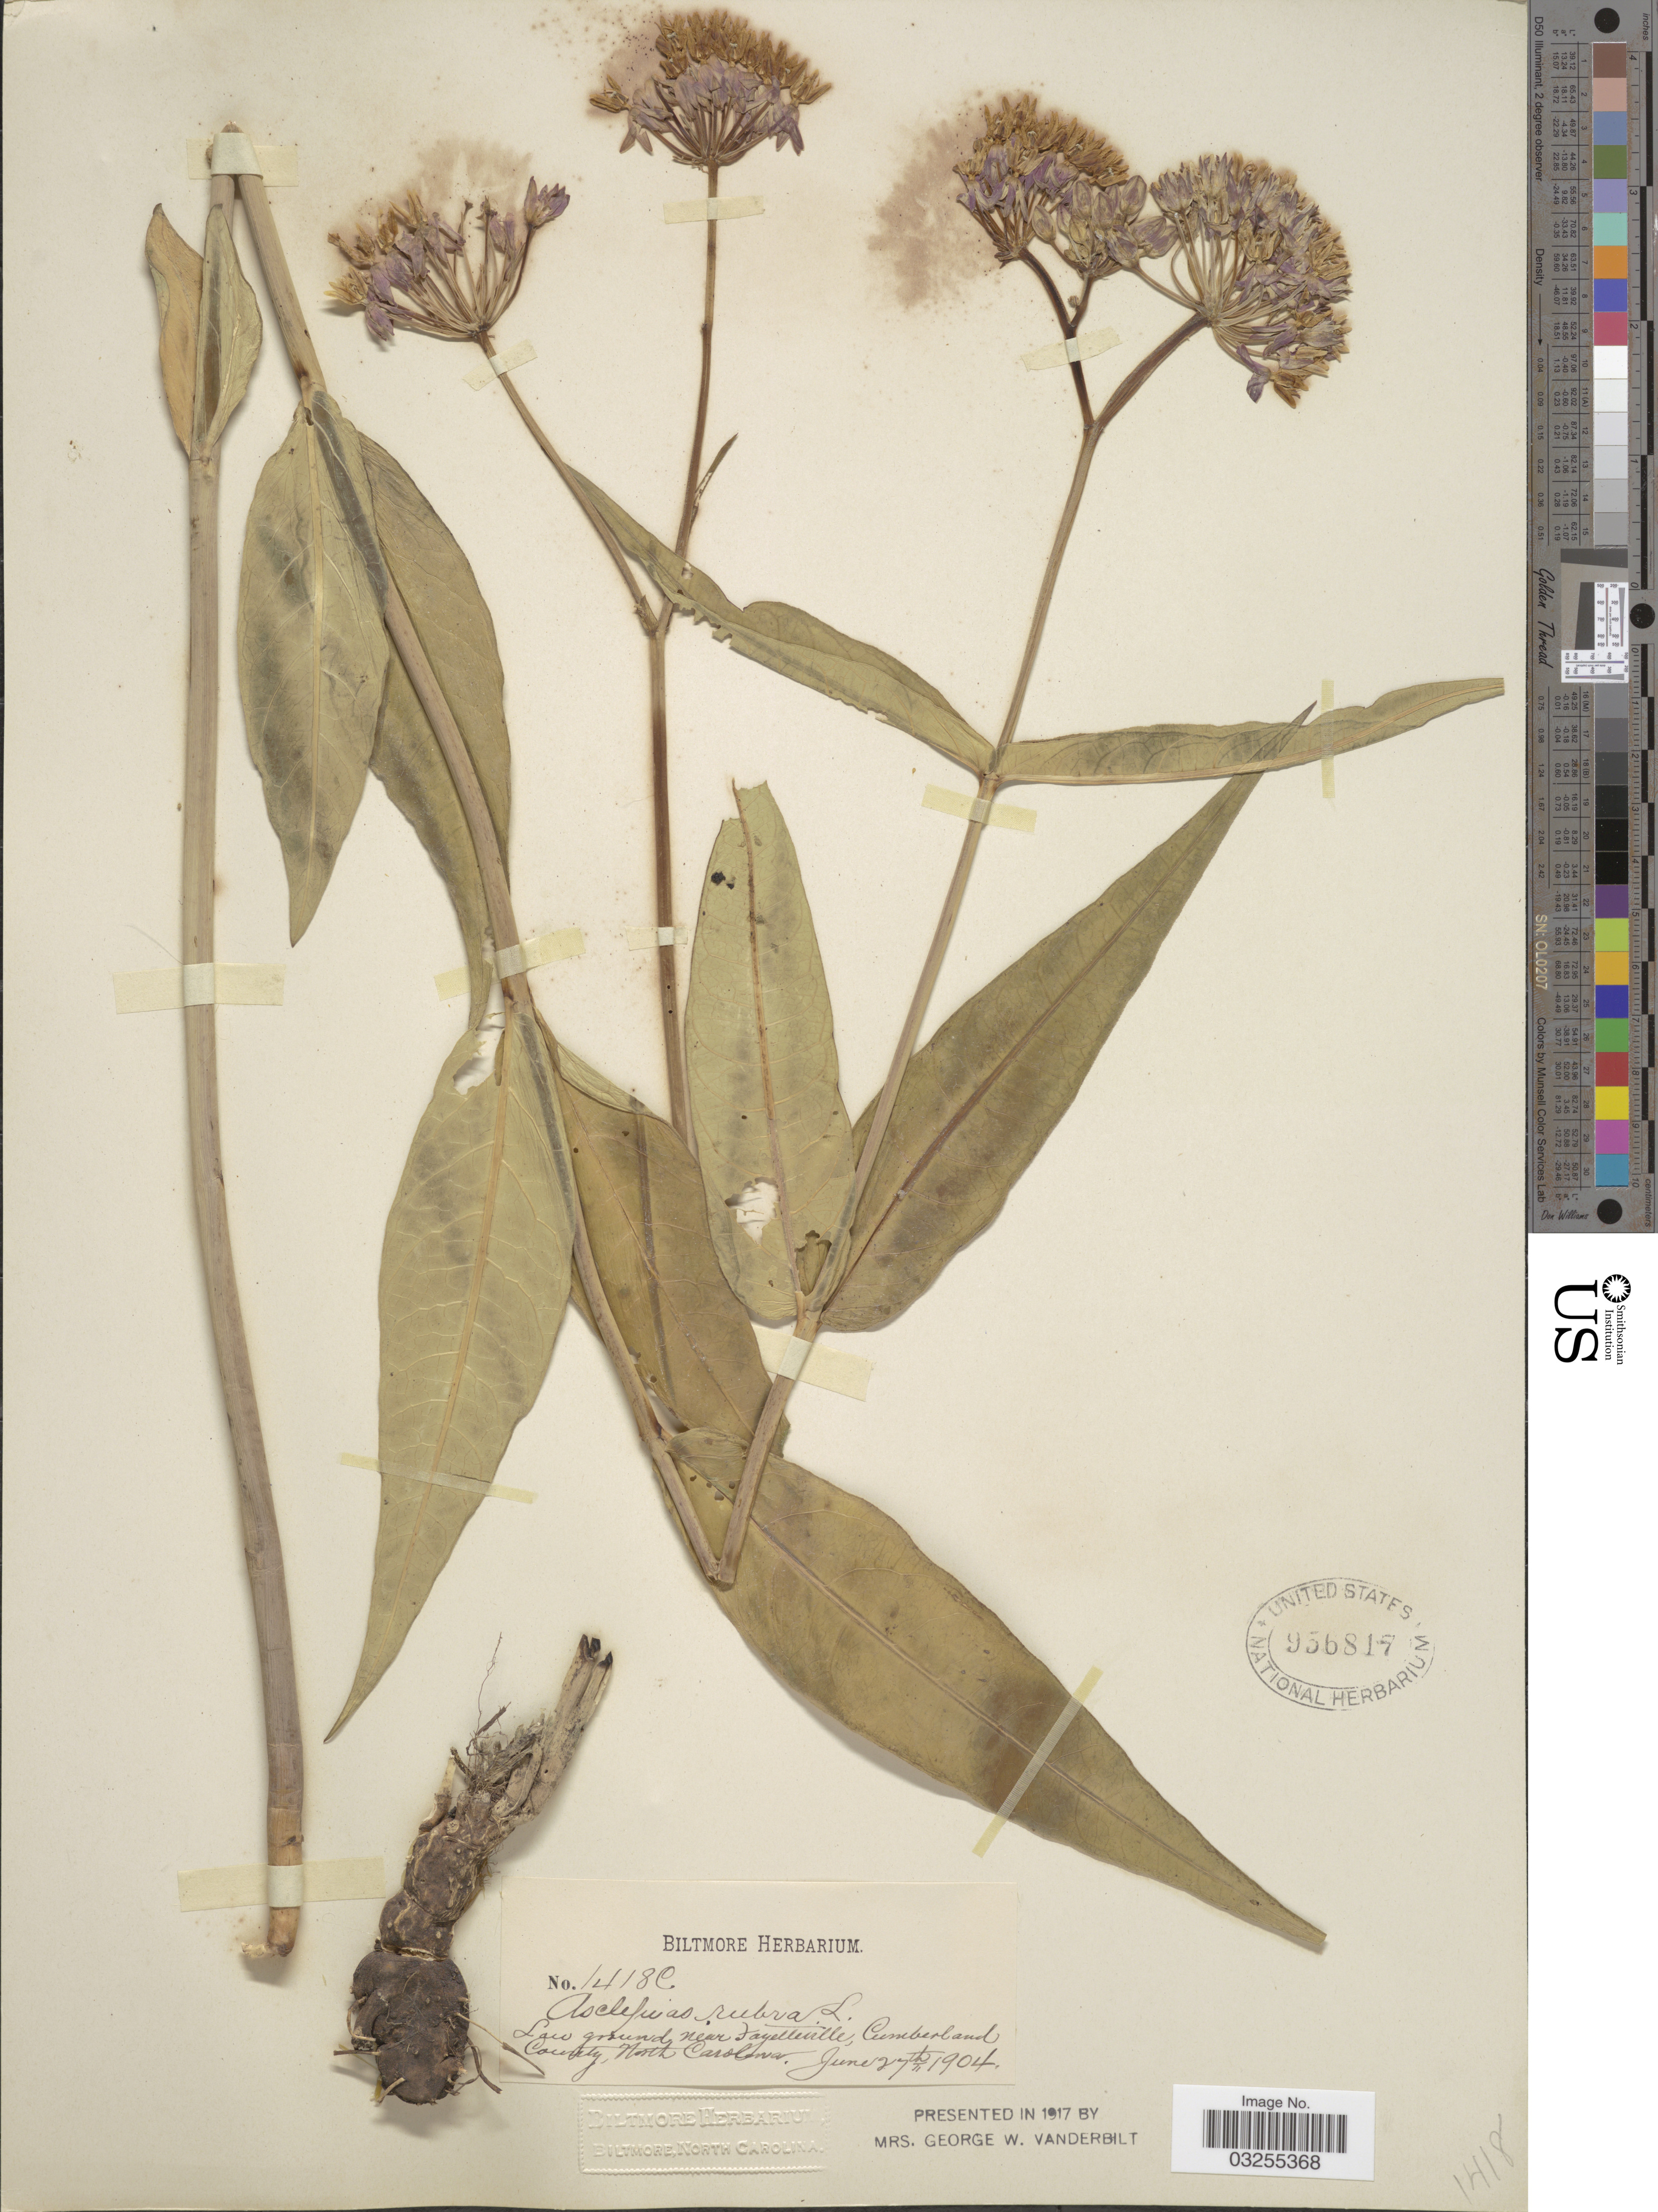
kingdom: Plantae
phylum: Tracheophyta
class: Magnoliopsida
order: Gentianales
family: Apocynaceae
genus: Asclepias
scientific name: Asclepias rubra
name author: L.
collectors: ex herb. Biltmore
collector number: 1418C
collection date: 1904-06-27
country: United States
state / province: North Carolina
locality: Low ground near Fayetteville, Cumberland County.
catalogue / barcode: US 956817